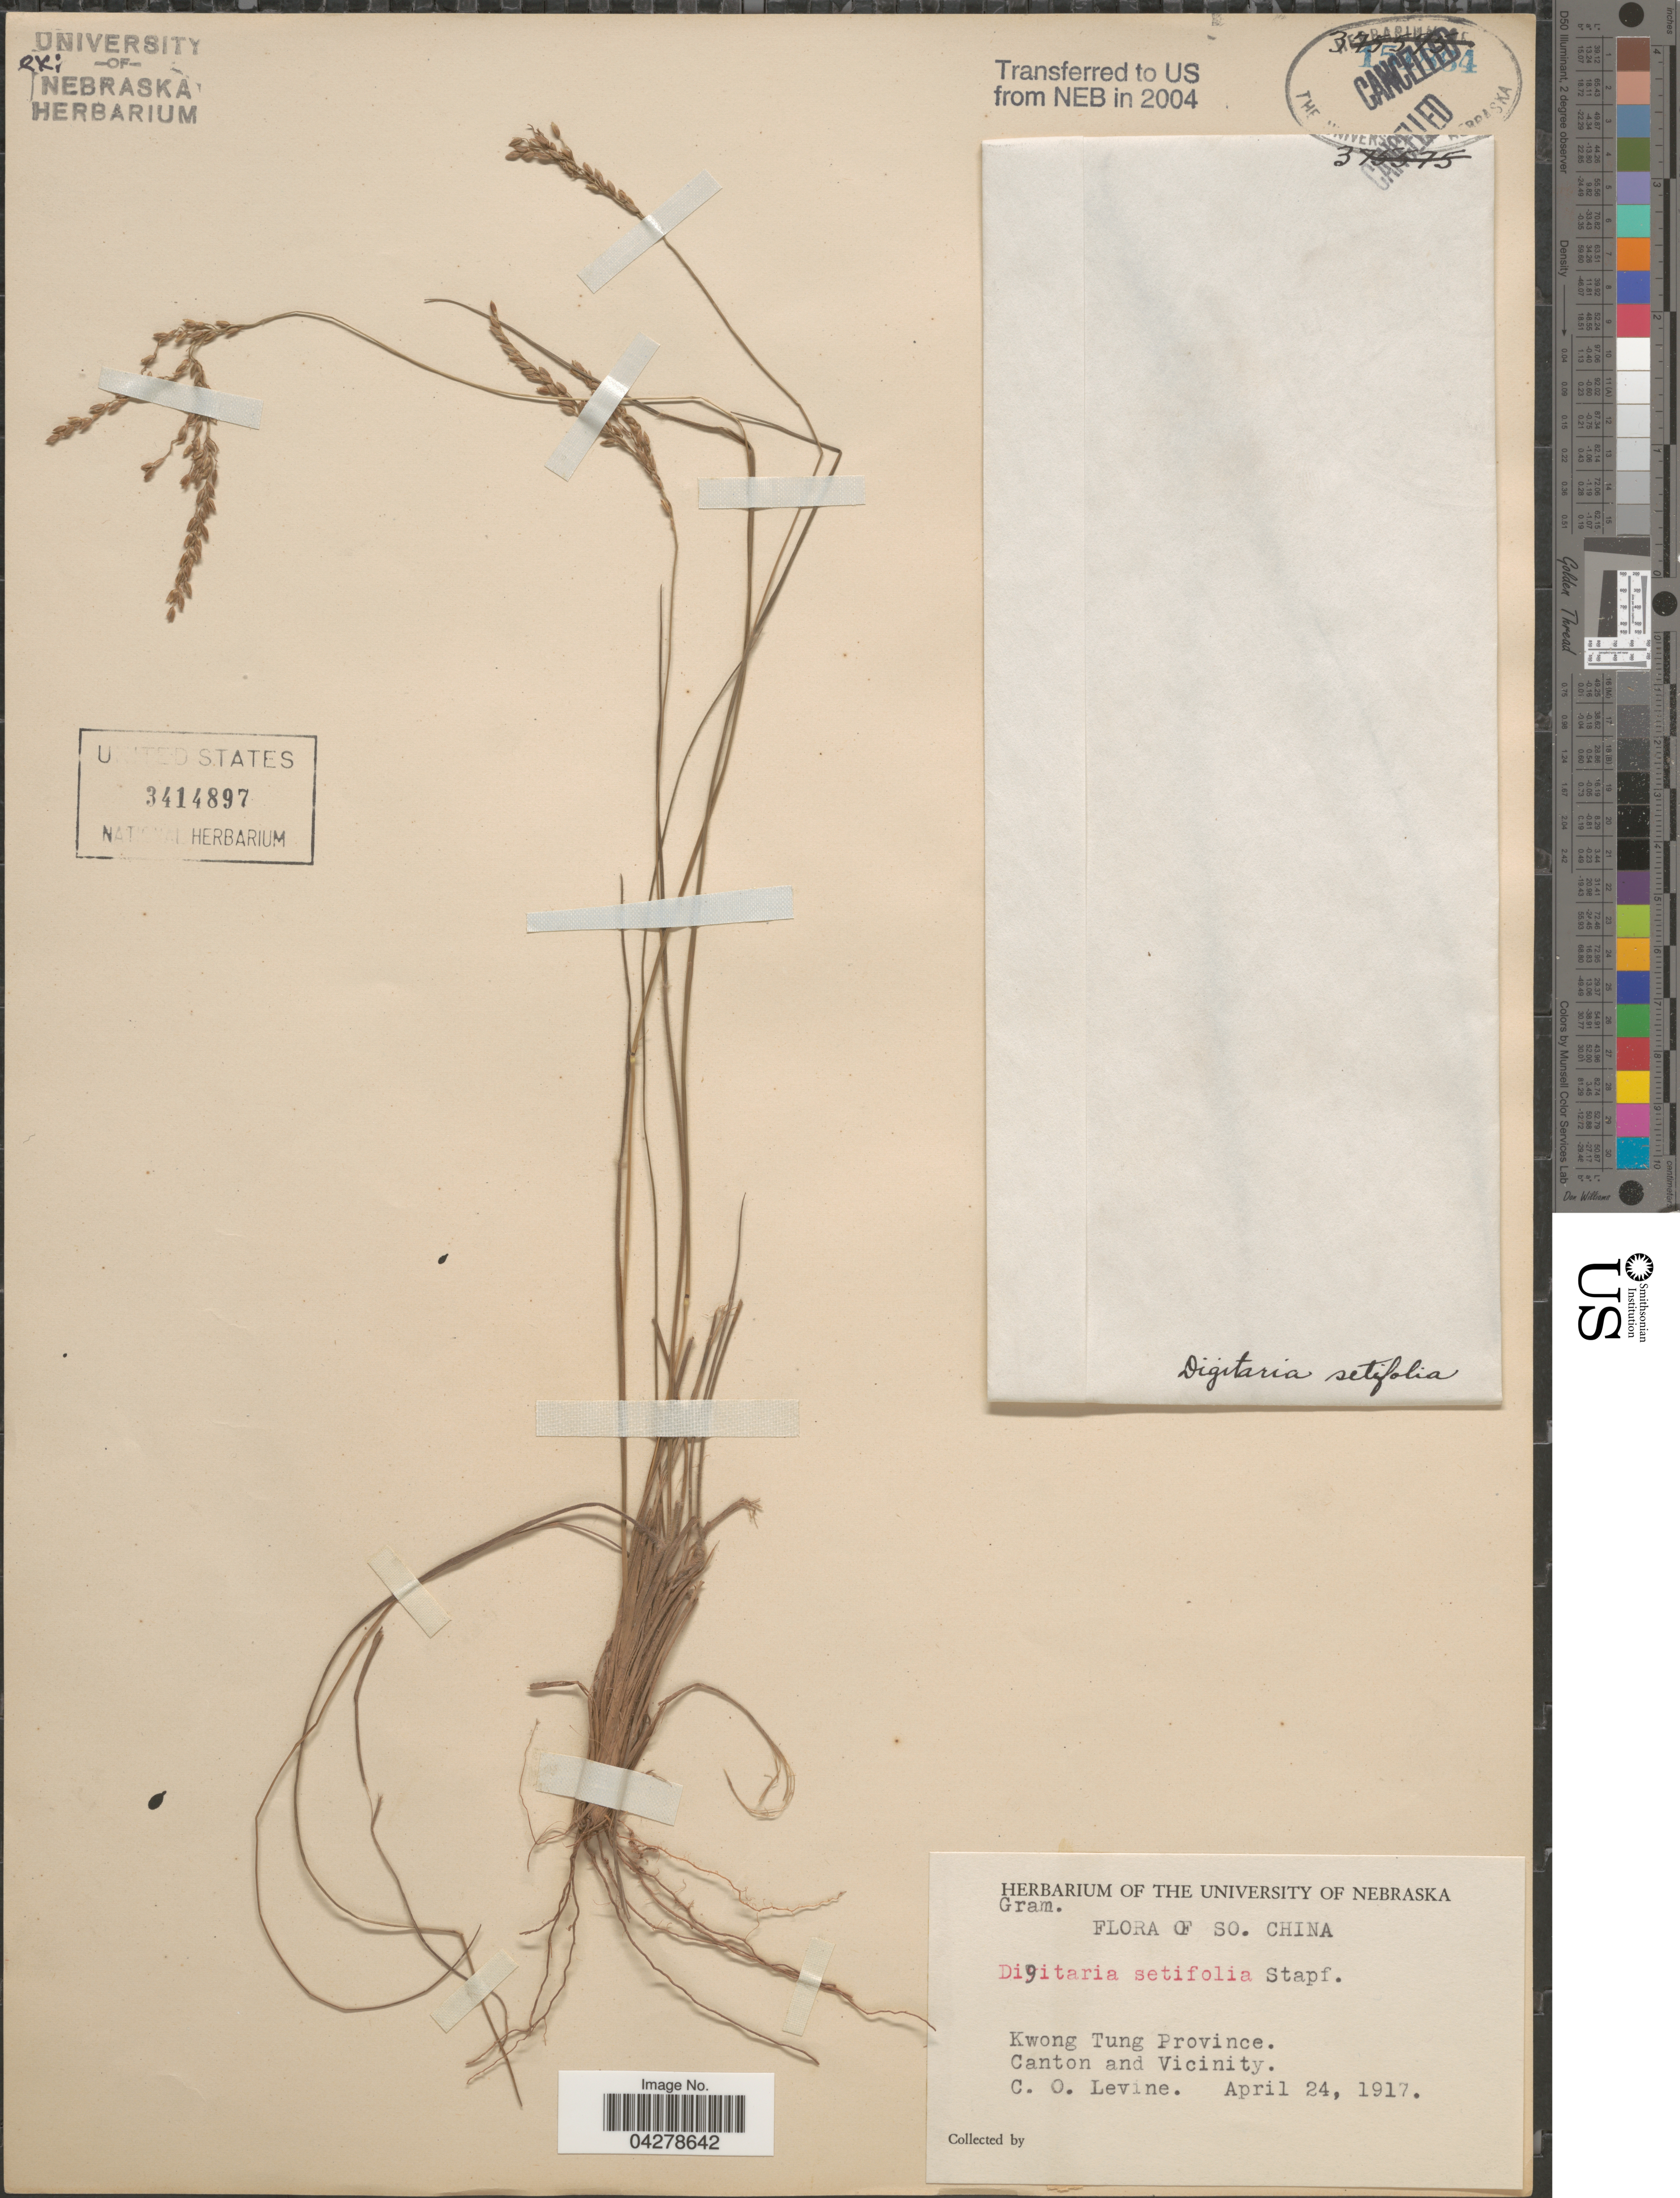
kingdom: Plantae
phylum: Tracheophyta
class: Liliopsida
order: Poales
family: Poaceae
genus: Digitaria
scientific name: Digitaria setifolia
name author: Stapf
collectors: C. O. Levine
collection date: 1917-04-24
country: China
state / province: Guangdong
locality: So. China. Kwong Tung Province. Canton and Vicinity.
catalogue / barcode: US 3414897